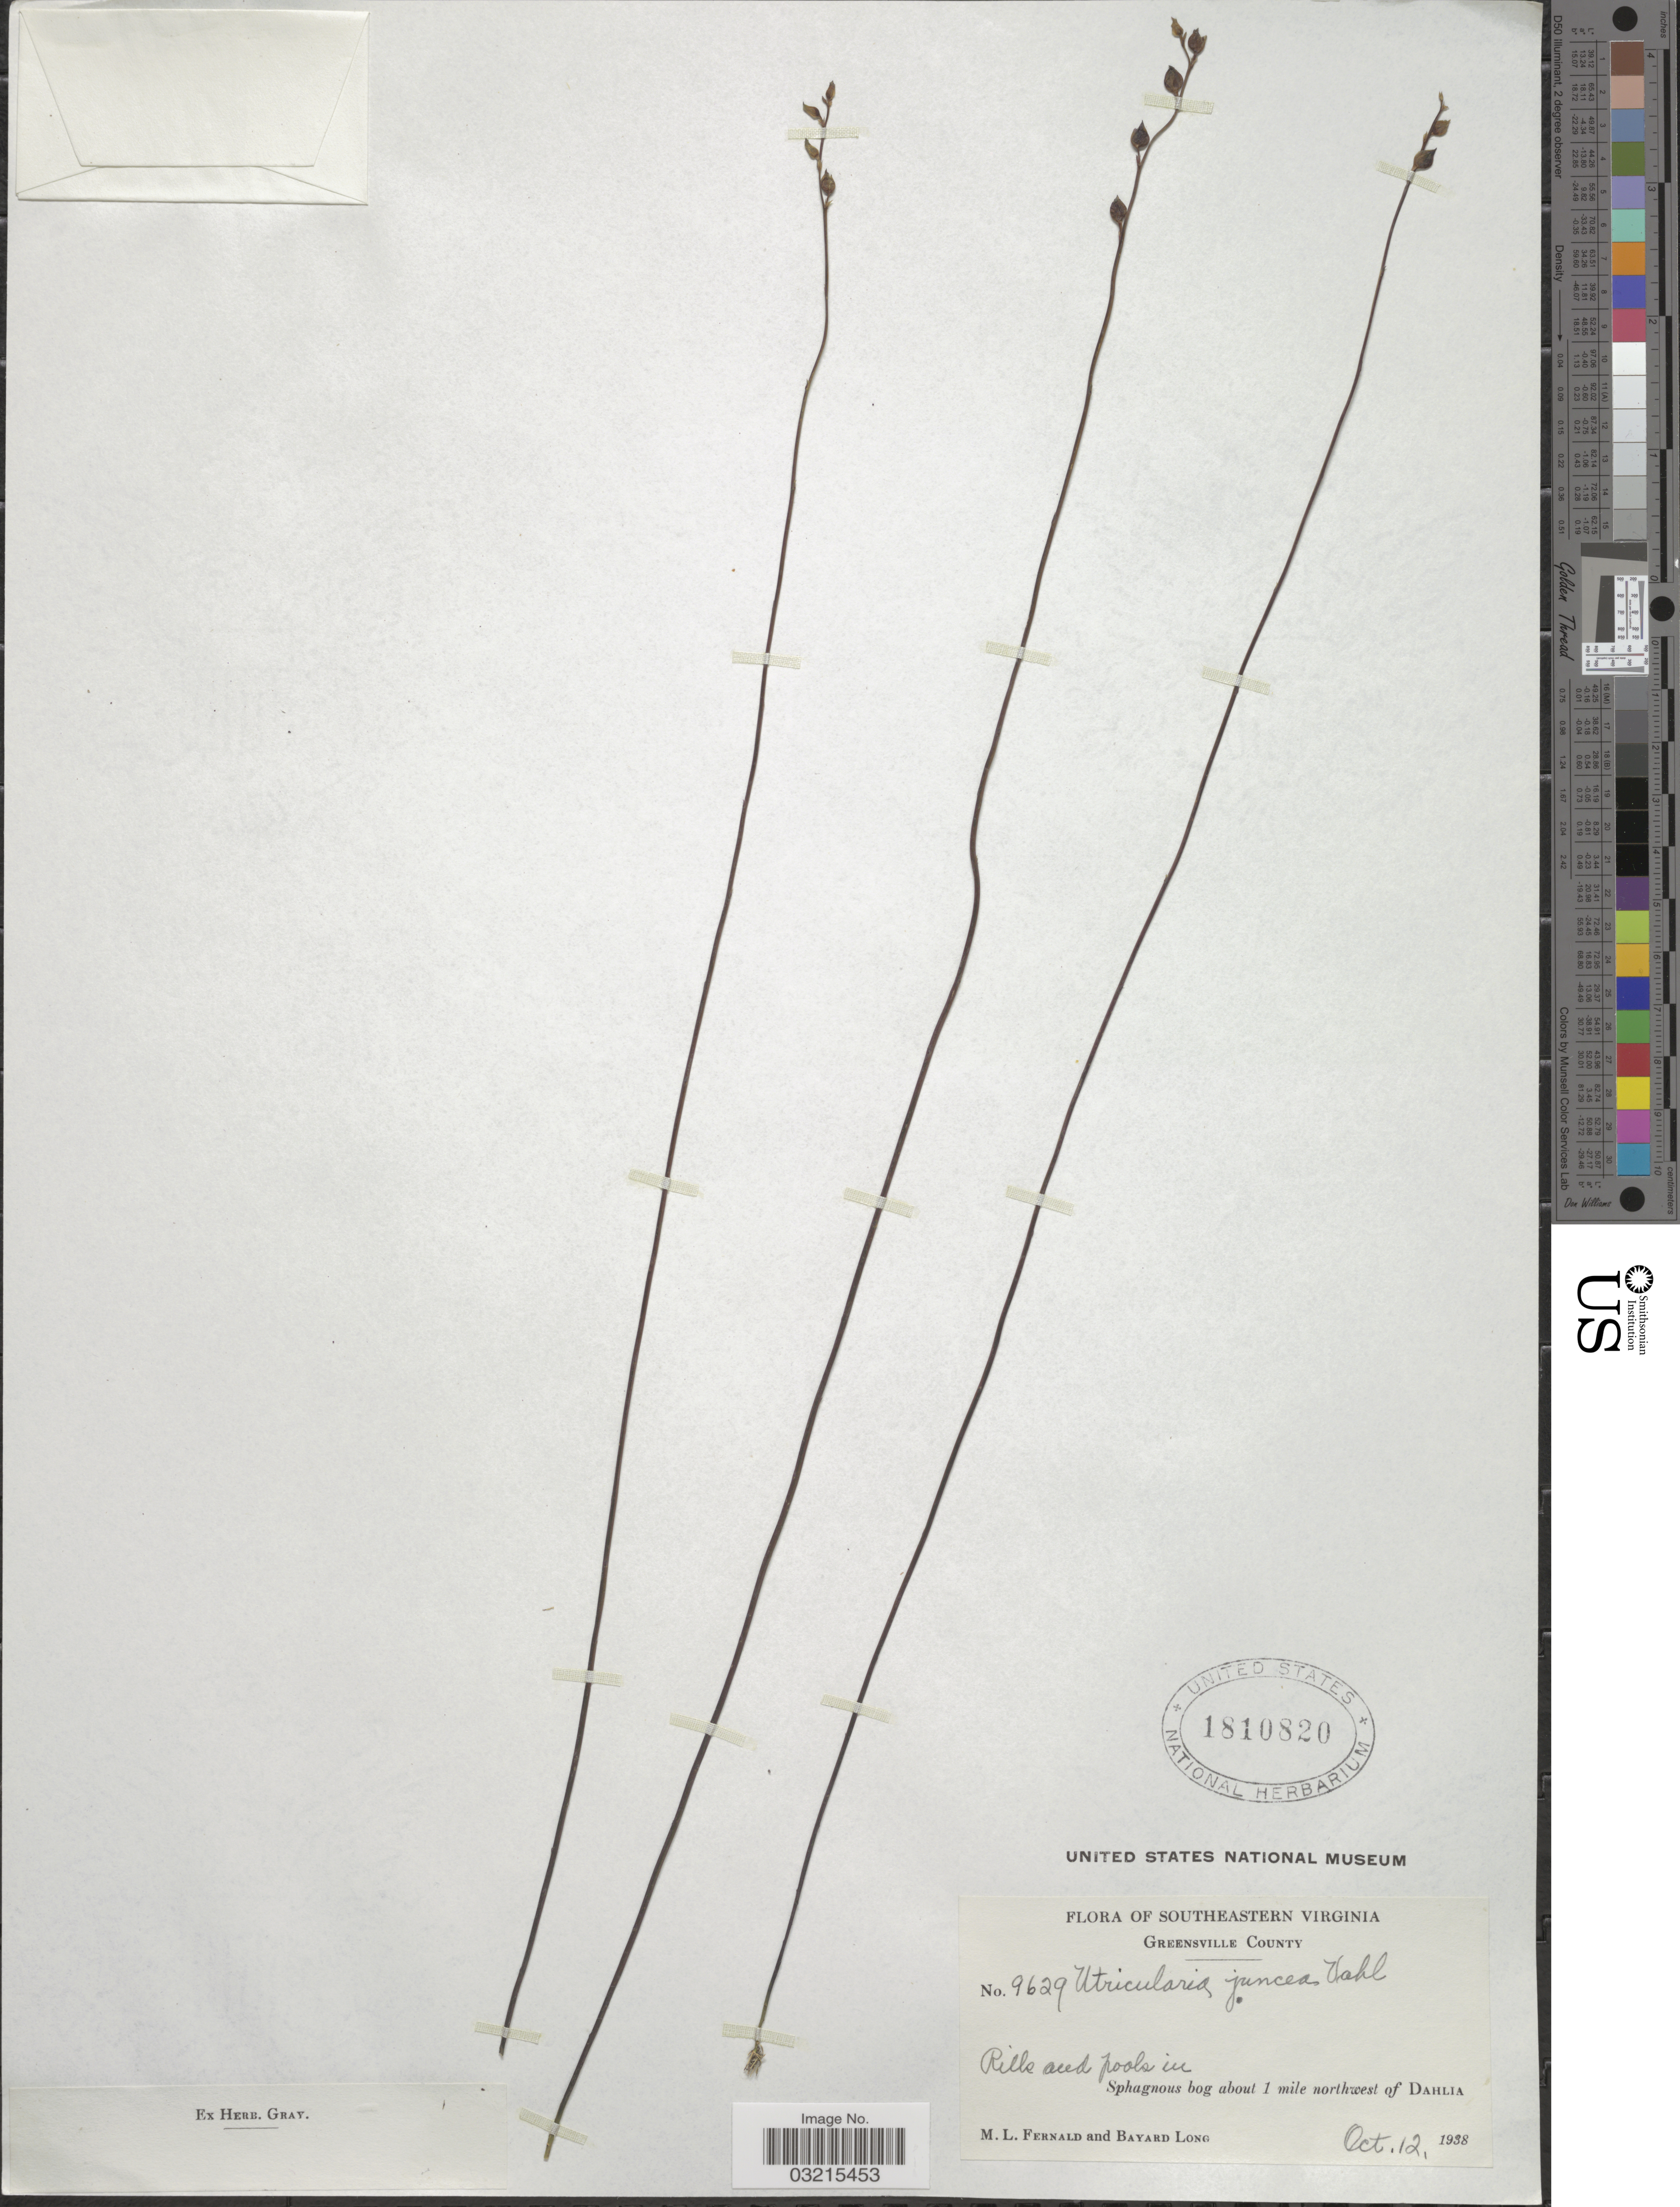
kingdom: Plantae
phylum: Tracheophyta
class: Magnoliopsida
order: Lamiales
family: Lentibulariaceae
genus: Utricularia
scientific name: Utricularia juncea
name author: Vahl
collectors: M. L. Fernald & B. Long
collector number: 9629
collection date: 1938-10-12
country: United States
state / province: Virginia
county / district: Greensville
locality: Southeastern Virginia. Greensville County. Rille aced pools in Sphagnous bog about 1 mile northwest of Dahlia.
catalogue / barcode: US 1810820